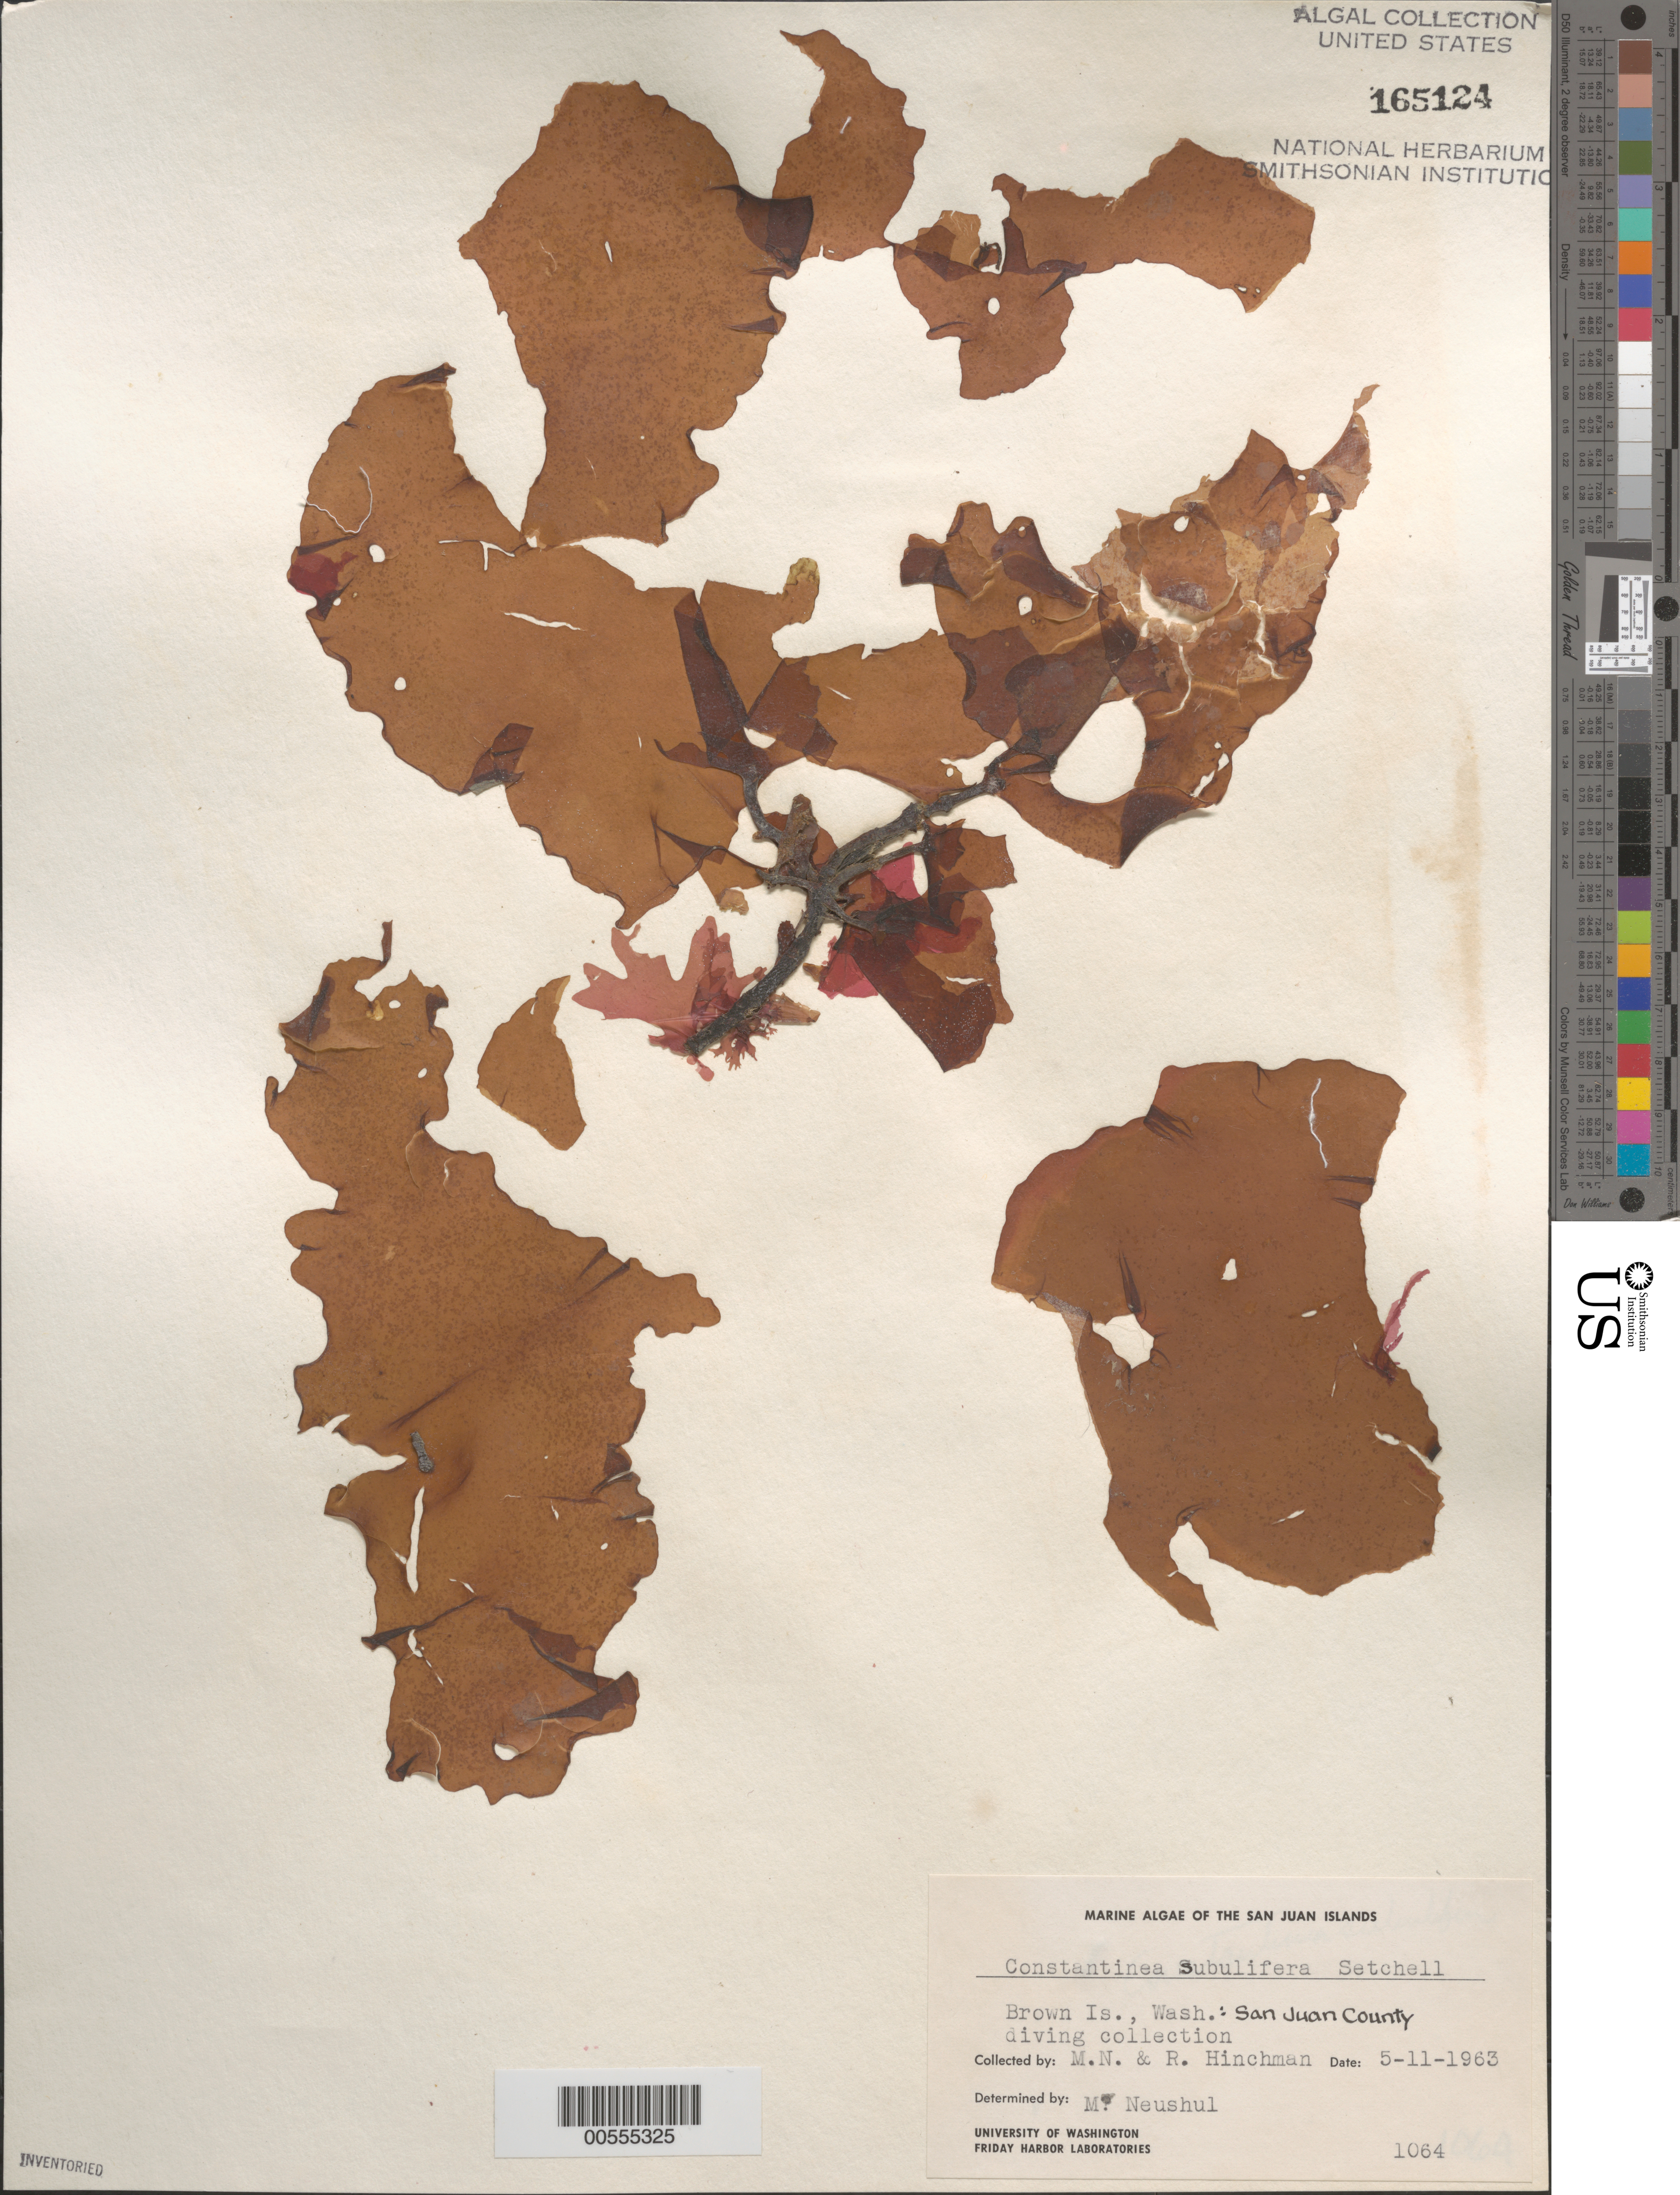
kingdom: Plantae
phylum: Rhodophyta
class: Florideophyceae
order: Gigartinales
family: Dumontiaceae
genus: Constantinea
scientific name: Constantinea subulifera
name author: Setch.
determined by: Neushul, M.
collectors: M. Neushul & R. Hinchman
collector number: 1064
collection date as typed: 11 May 1963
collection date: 1963-05-11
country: United States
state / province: Washington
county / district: San Juan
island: Brown Island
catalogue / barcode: US 165124